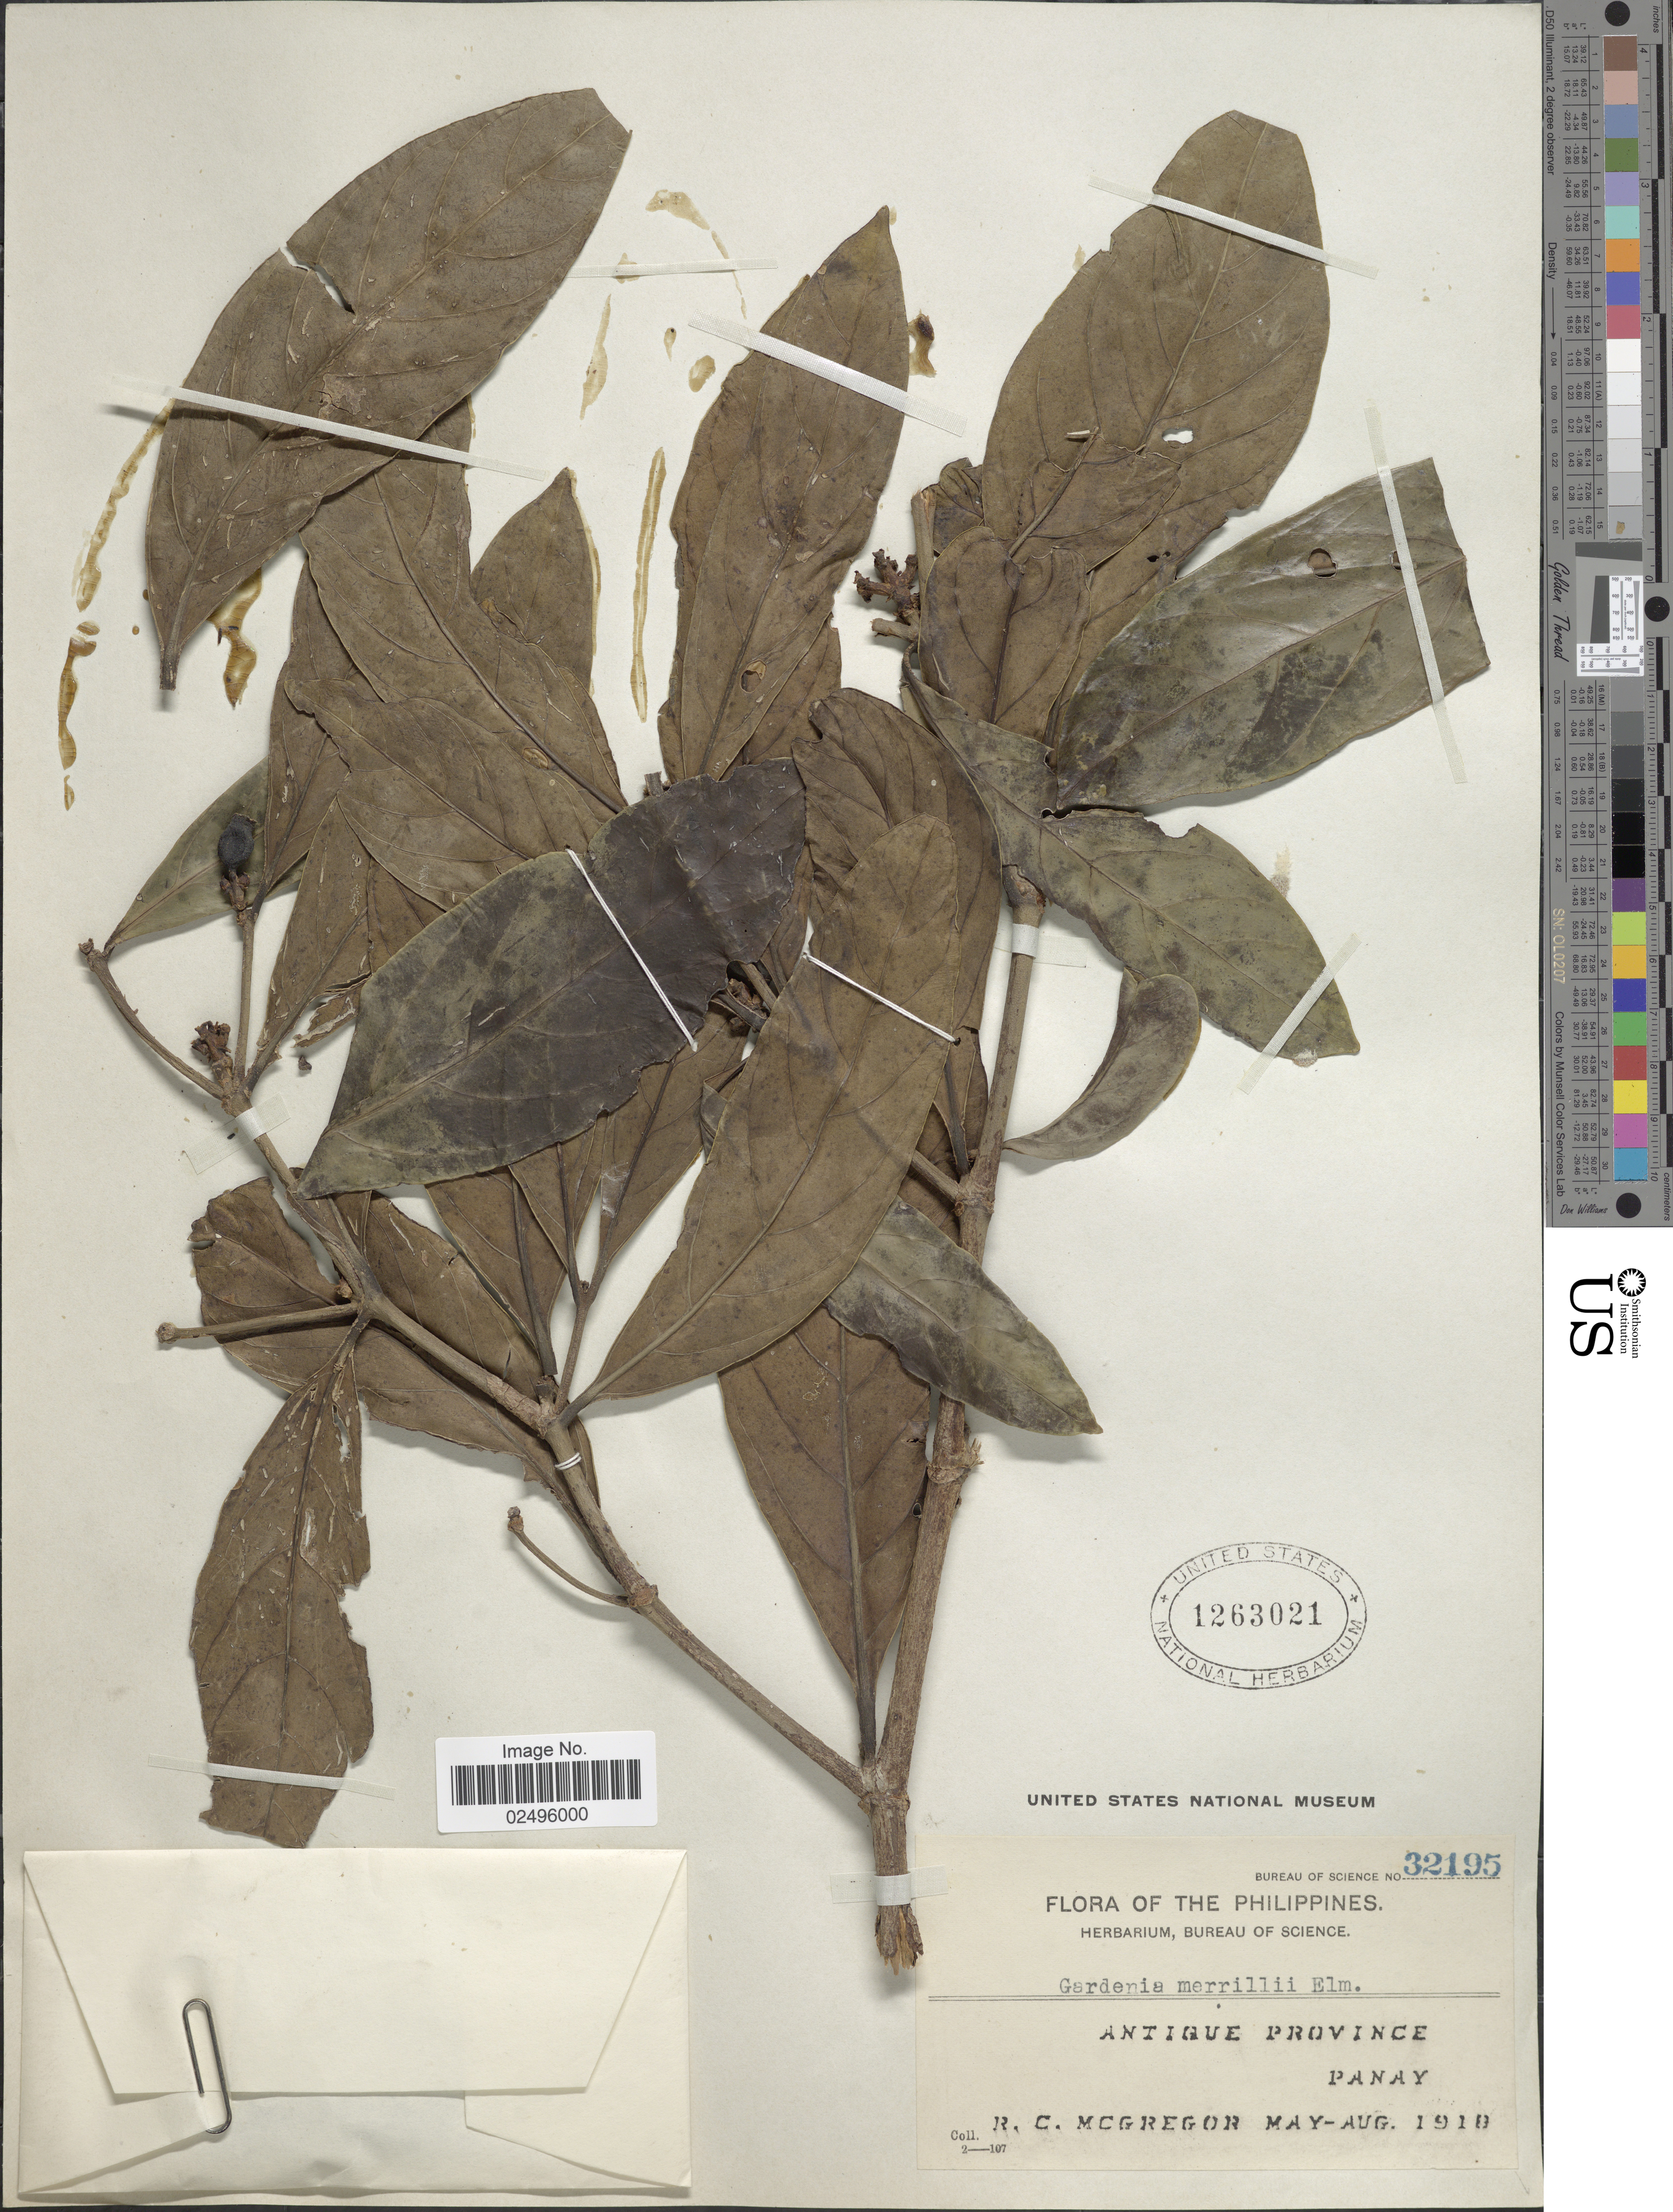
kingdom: Plantae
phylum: Tracheophyta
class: Magnoliopsida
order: Gentianales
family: Rubiaceae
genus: Rothmannia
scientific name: Rothmannia merrillii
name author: (Elmer) J.T. Pereira & Ridsdale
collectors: R. C. McGregor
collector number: Bureau of Science 32195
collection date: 1918-05/1918-08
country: Philippines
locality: Antique Province, Panay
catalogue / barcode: US 1263021